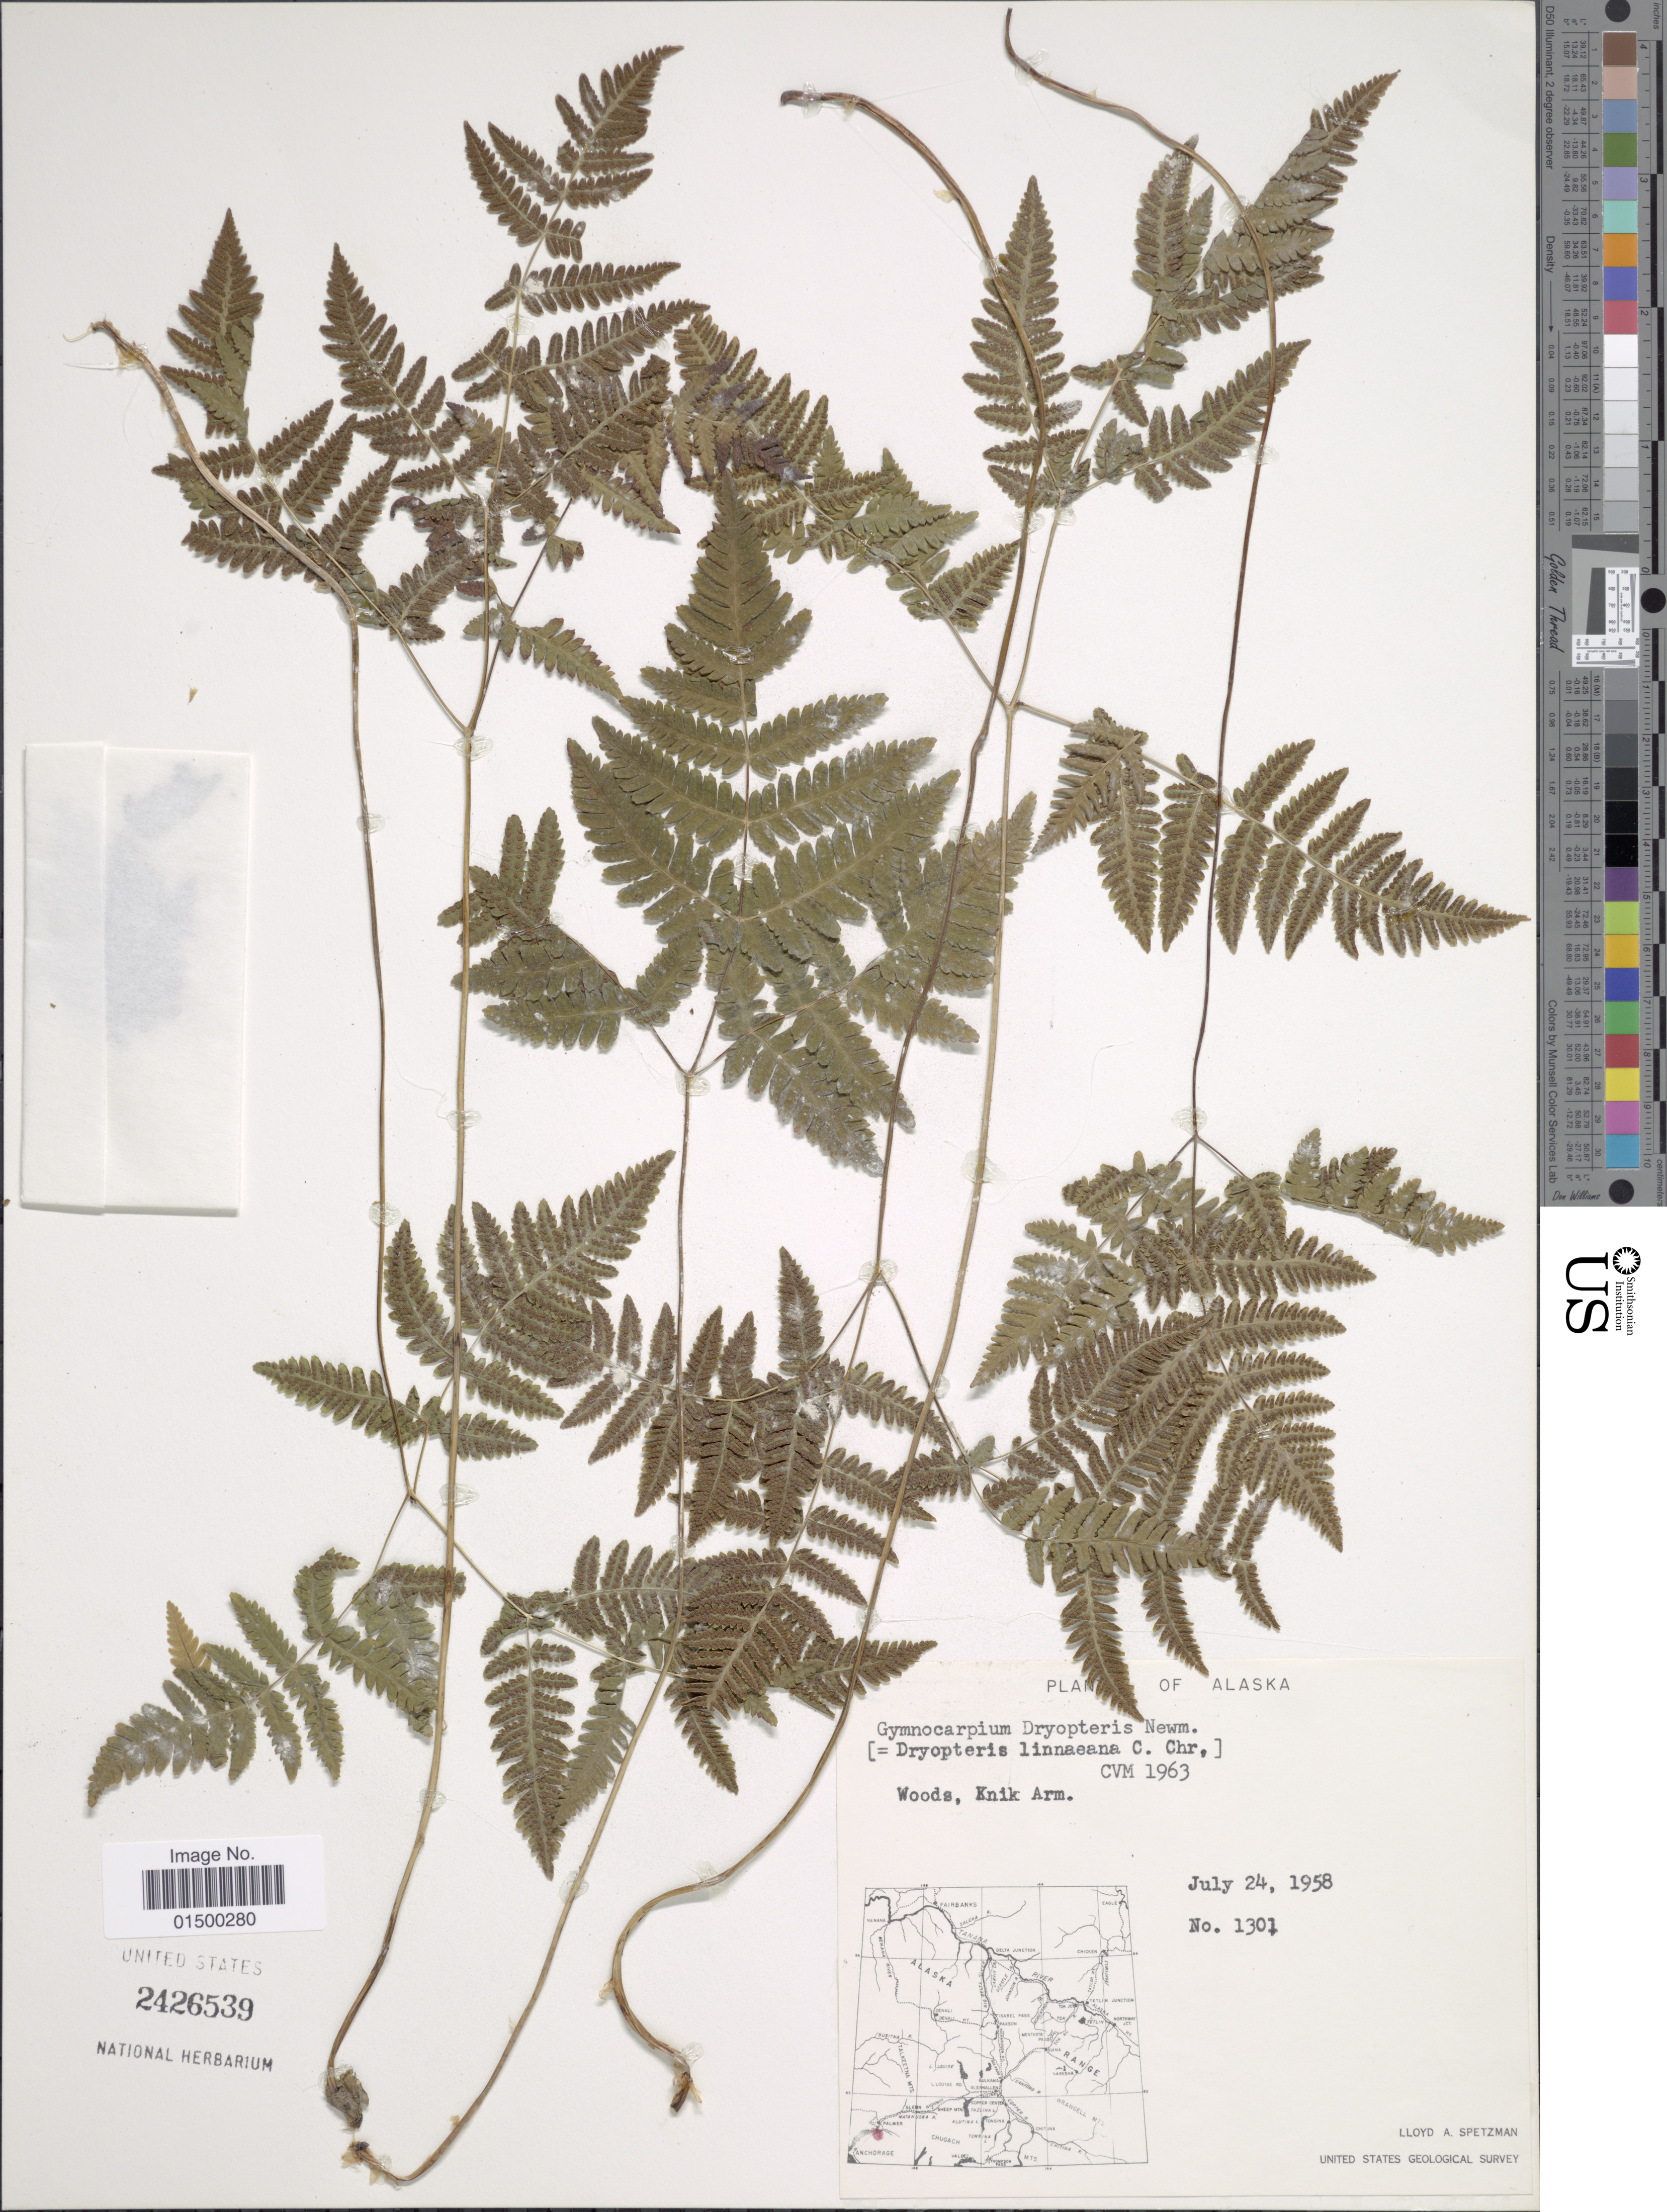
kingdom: Plantae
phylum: Tracheophyta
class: Polypodiopsida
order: Polypodiales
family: Cystopteridaceae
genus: Gymnocarpium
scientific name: Gymnocarpium disjunctum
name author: (Rupr.) Ching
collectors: L. Spetzman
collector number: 1301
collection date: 1958-07-24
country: United States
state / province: Alaska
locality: Woods, Knik Arm.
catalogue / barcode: US 2426539